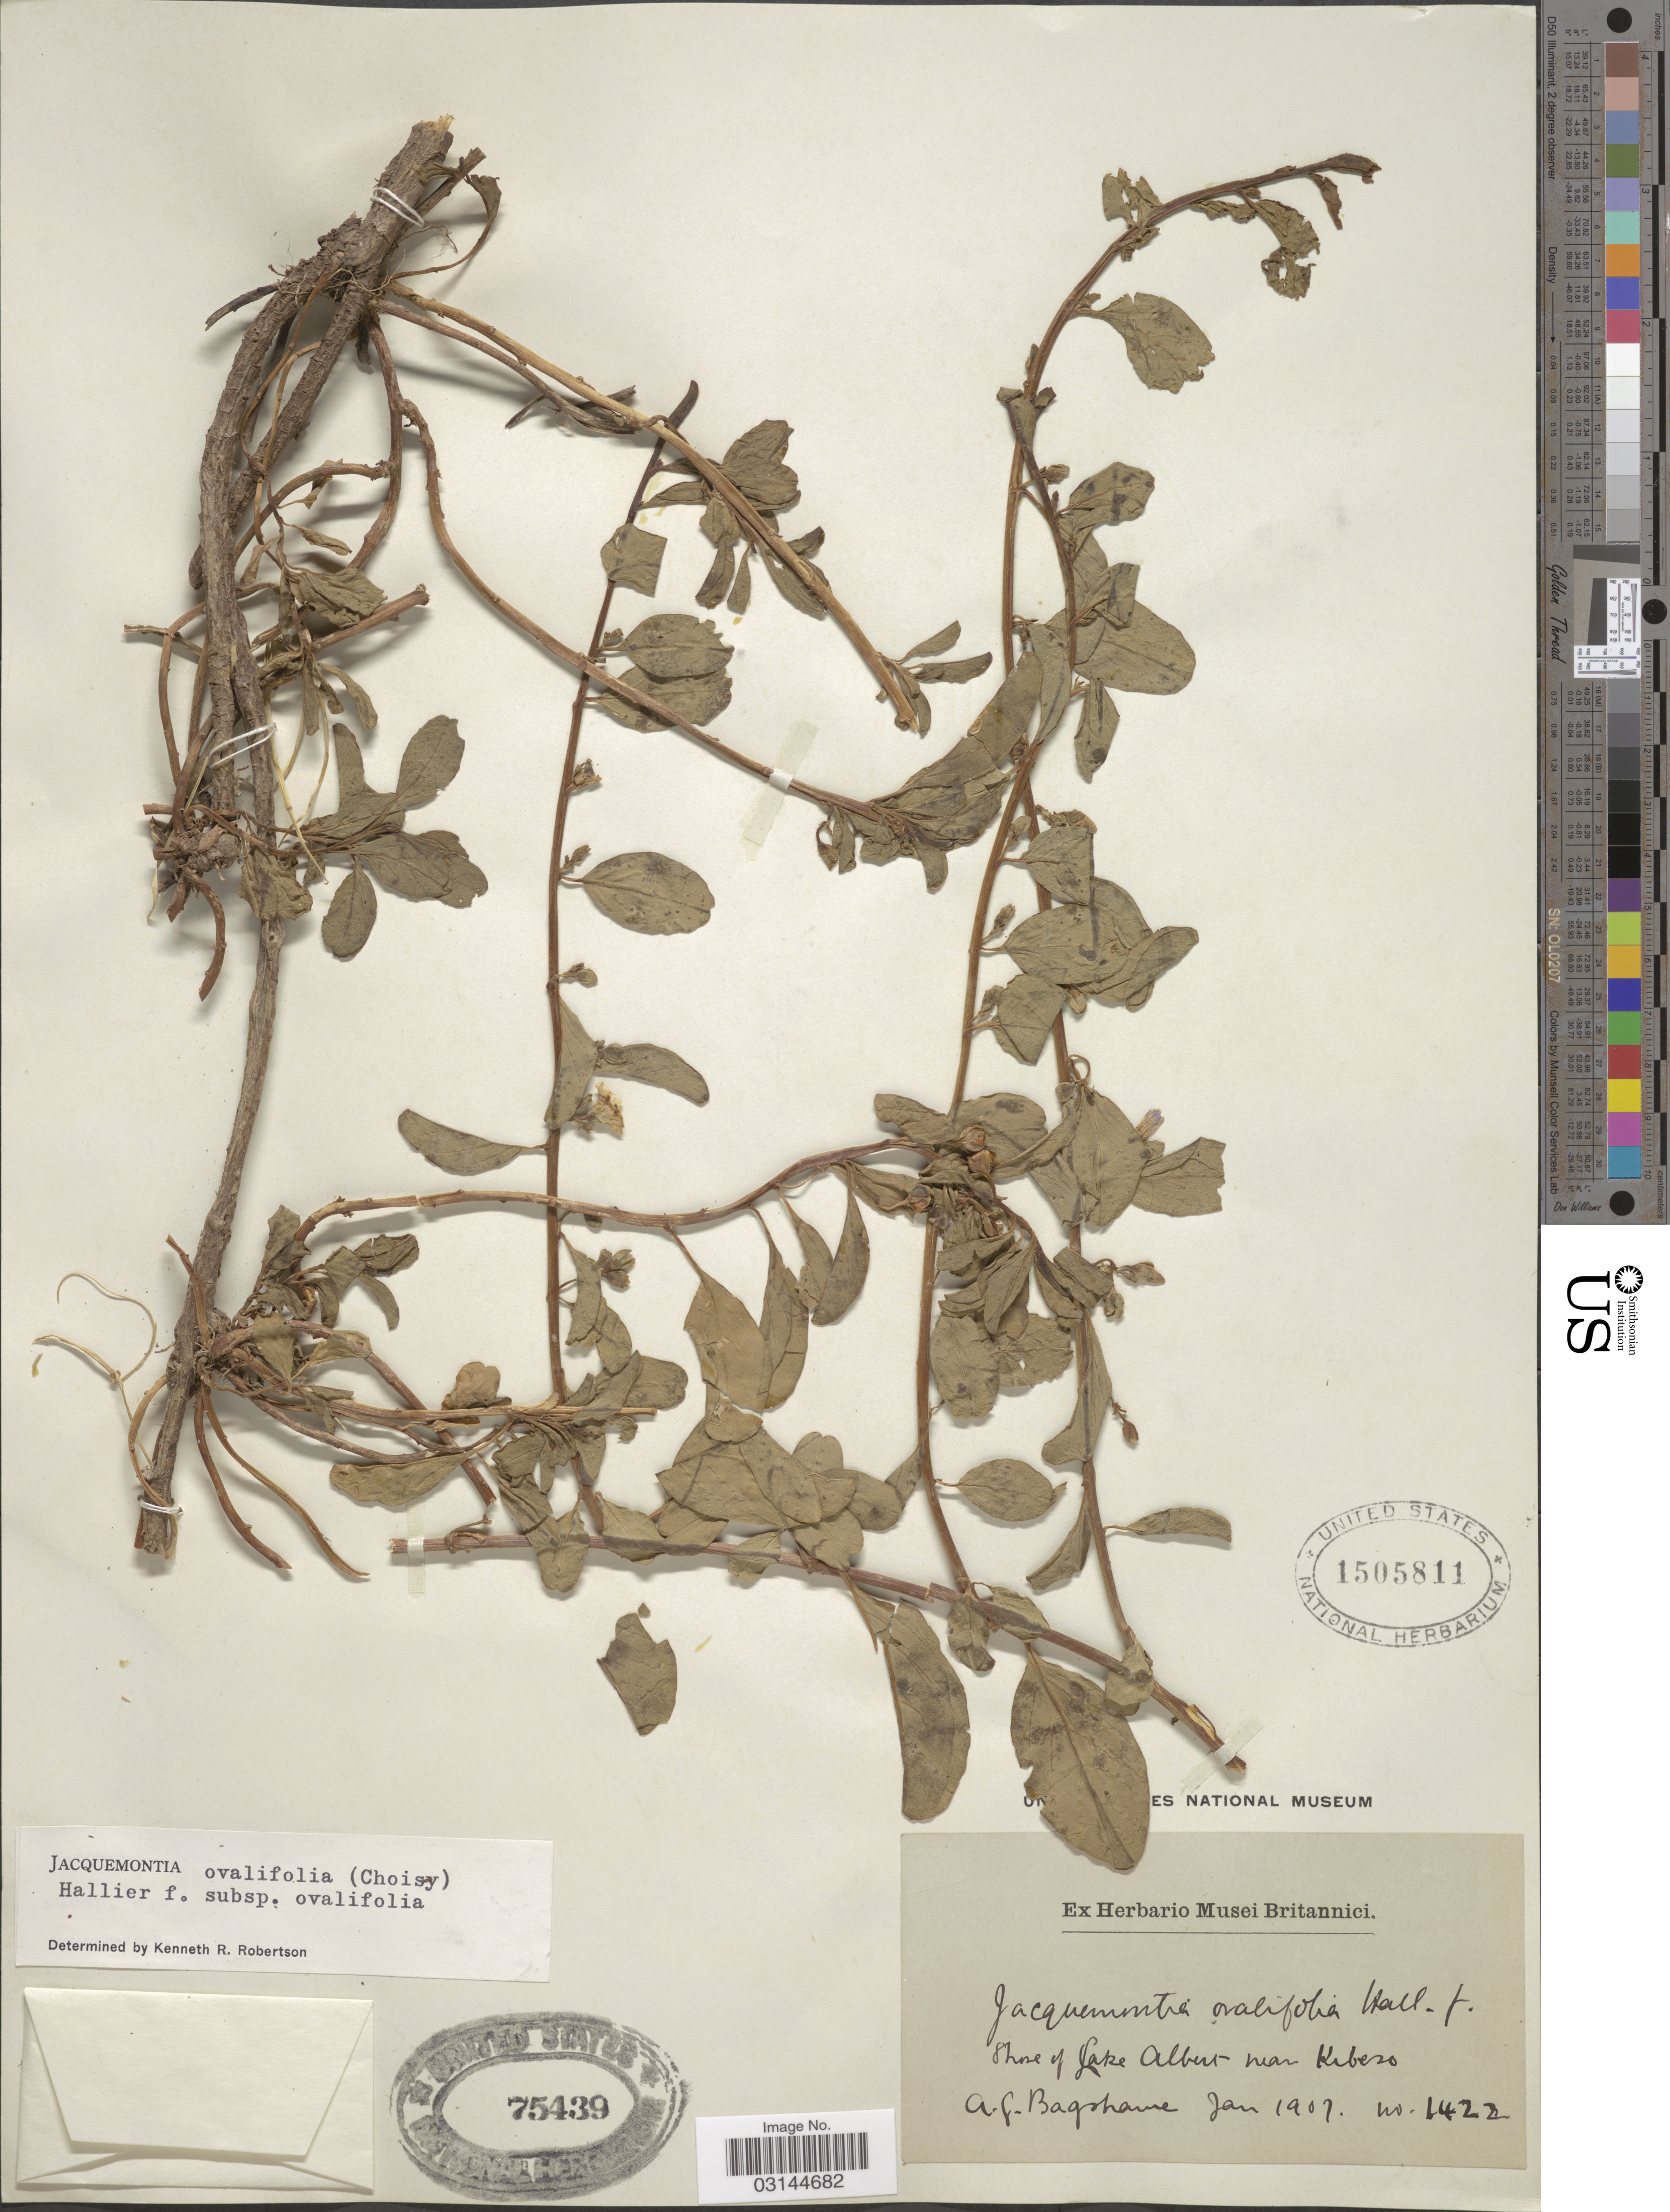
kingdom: Plantae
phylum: Tracheophyta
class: Magnoliopsida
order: Solanales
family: Convolvulaceae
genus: Jacquemontia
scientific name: Jacquemontia ovalifolia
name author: (Vahl) Hallier f.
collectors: A. Bagshawe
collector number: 1422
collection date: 1907-01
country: Uganda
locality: Shore of Lake Albert near Kibero.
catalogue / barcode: US 1505811